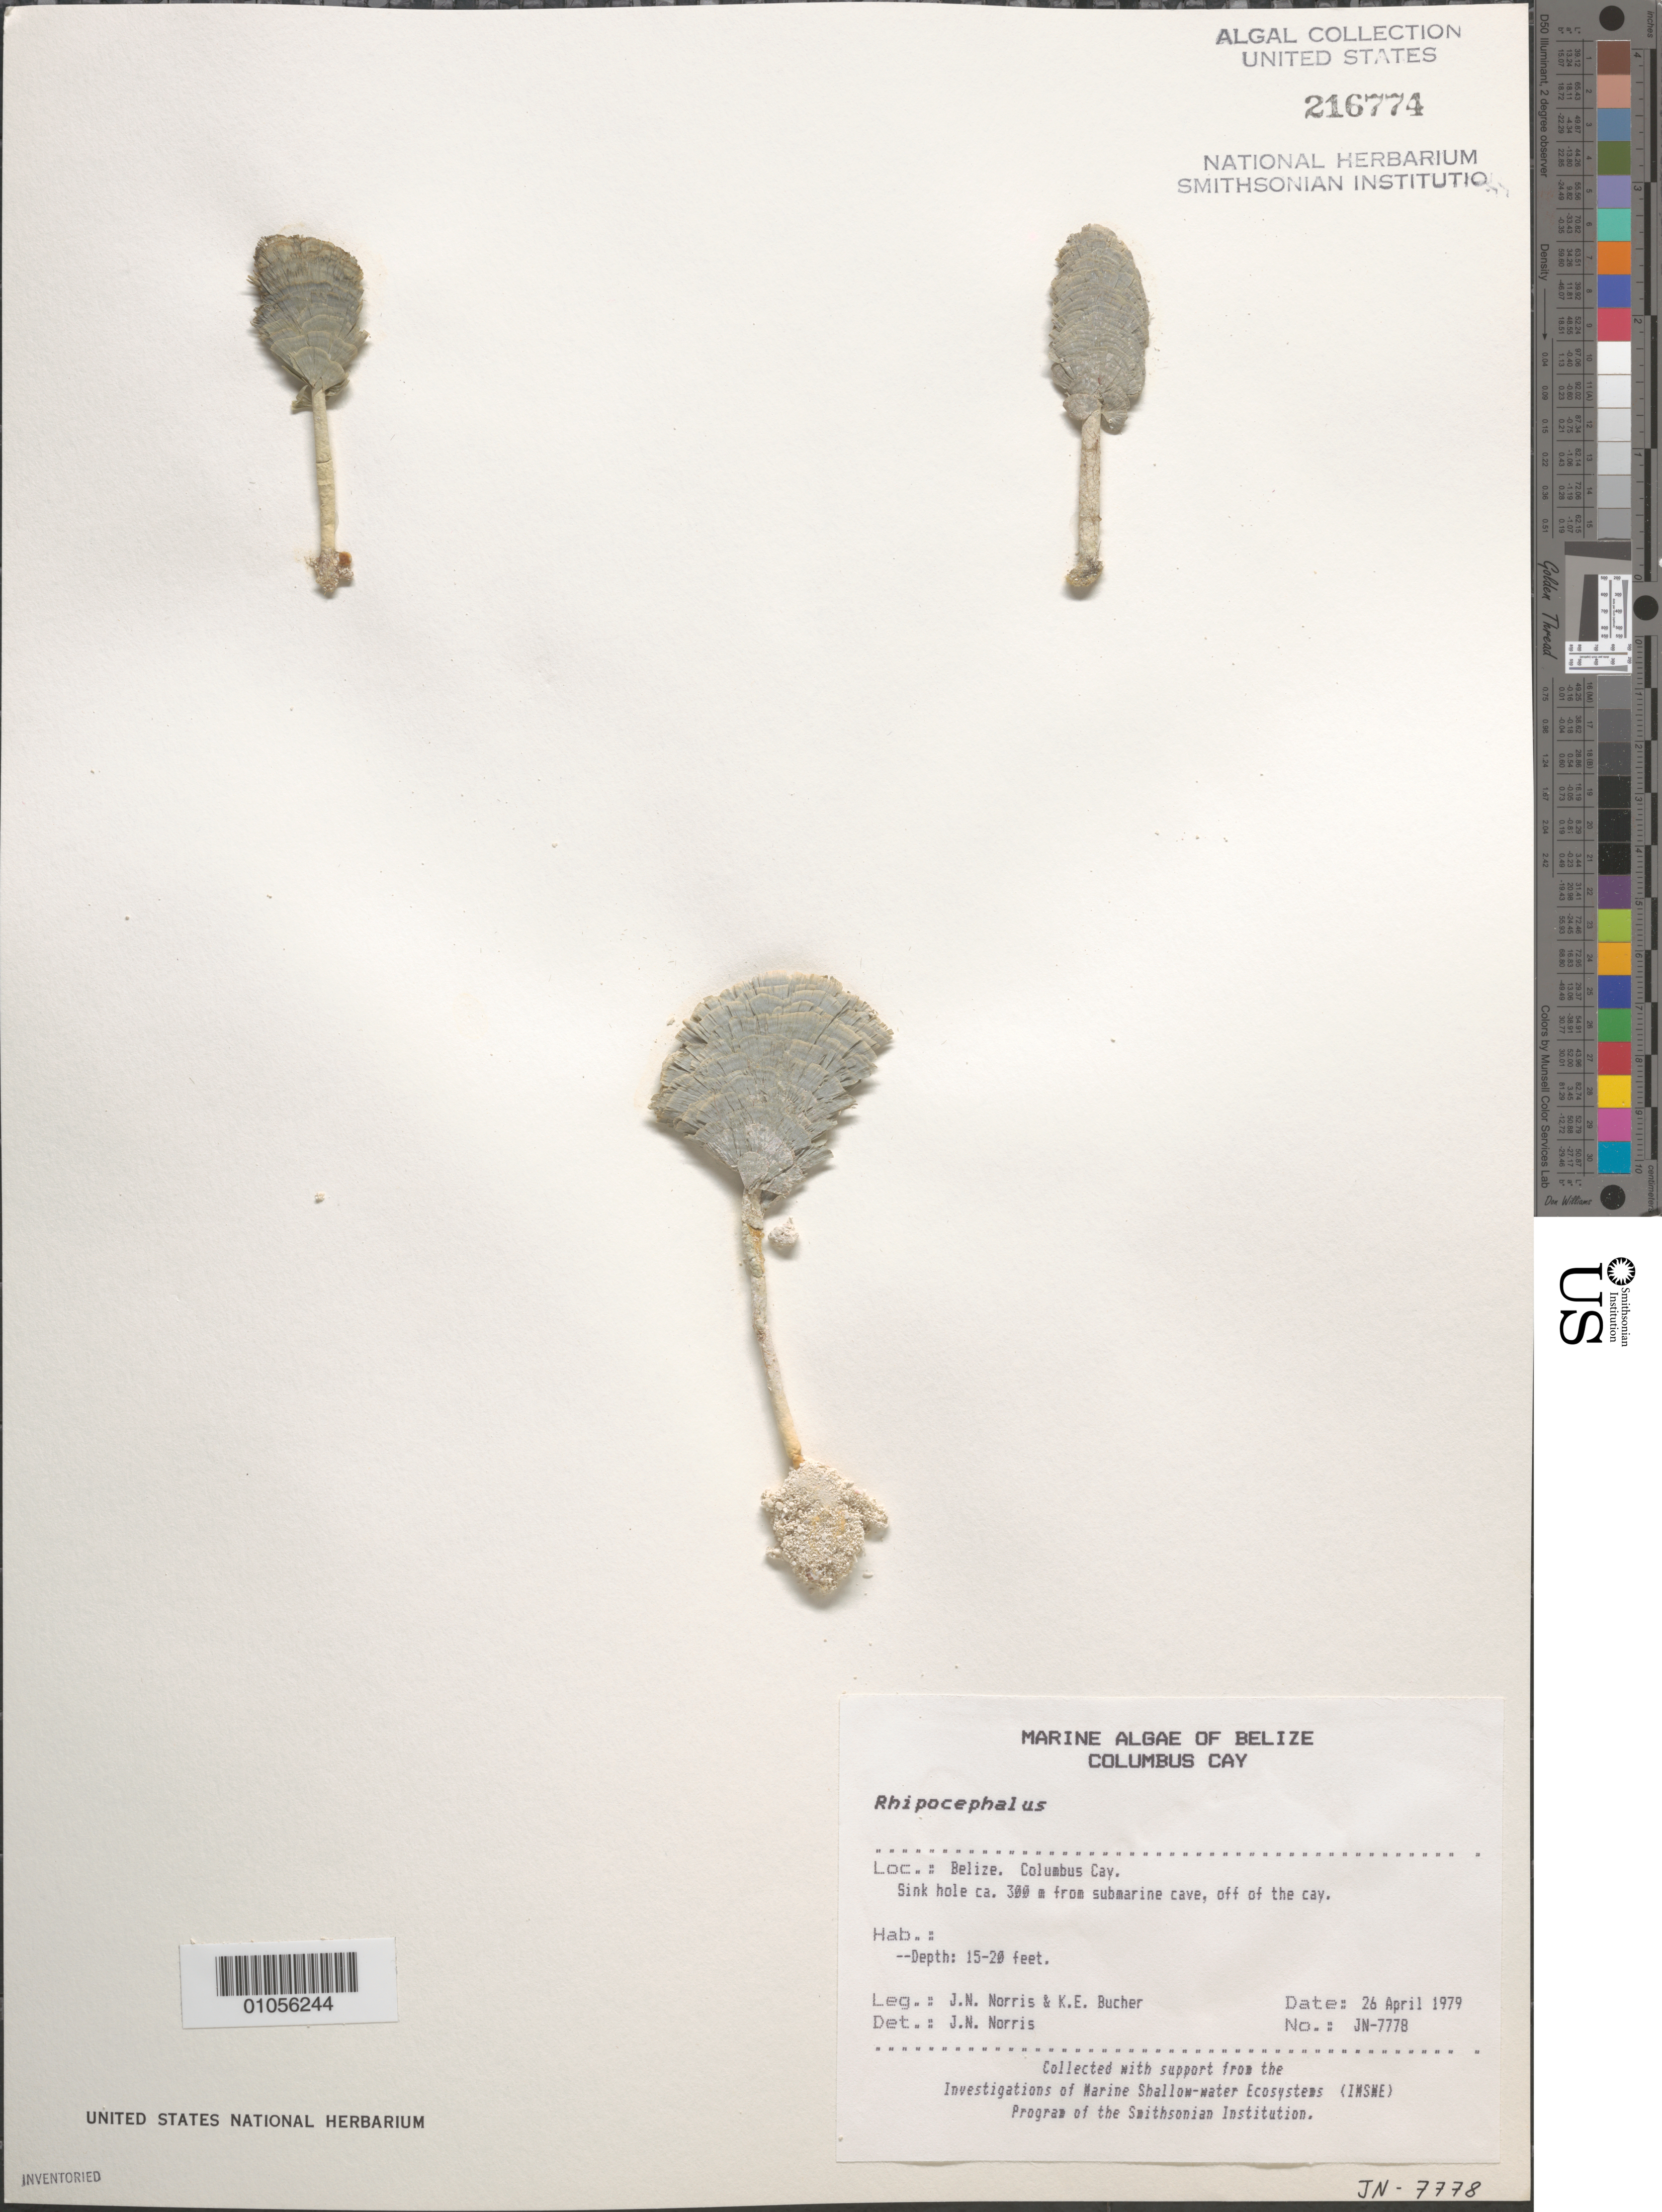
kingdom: Plantae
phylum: Chlorophyta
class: Ulvophyceae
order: Bryopsidales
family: Udoteaceae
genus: Rhipocephalus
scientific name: Rhipocephalus sp.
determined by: Norris, James N.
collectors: J. N. Norris & K. E. Bucher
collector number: JN-7778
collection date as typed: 26 Apr 1979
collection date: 1979-04-26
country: Belize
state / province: Stann Creek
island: Columbus Cay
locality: Sink hole ca. 300 m from submarine cave, off of the cay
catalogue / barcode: US 216774